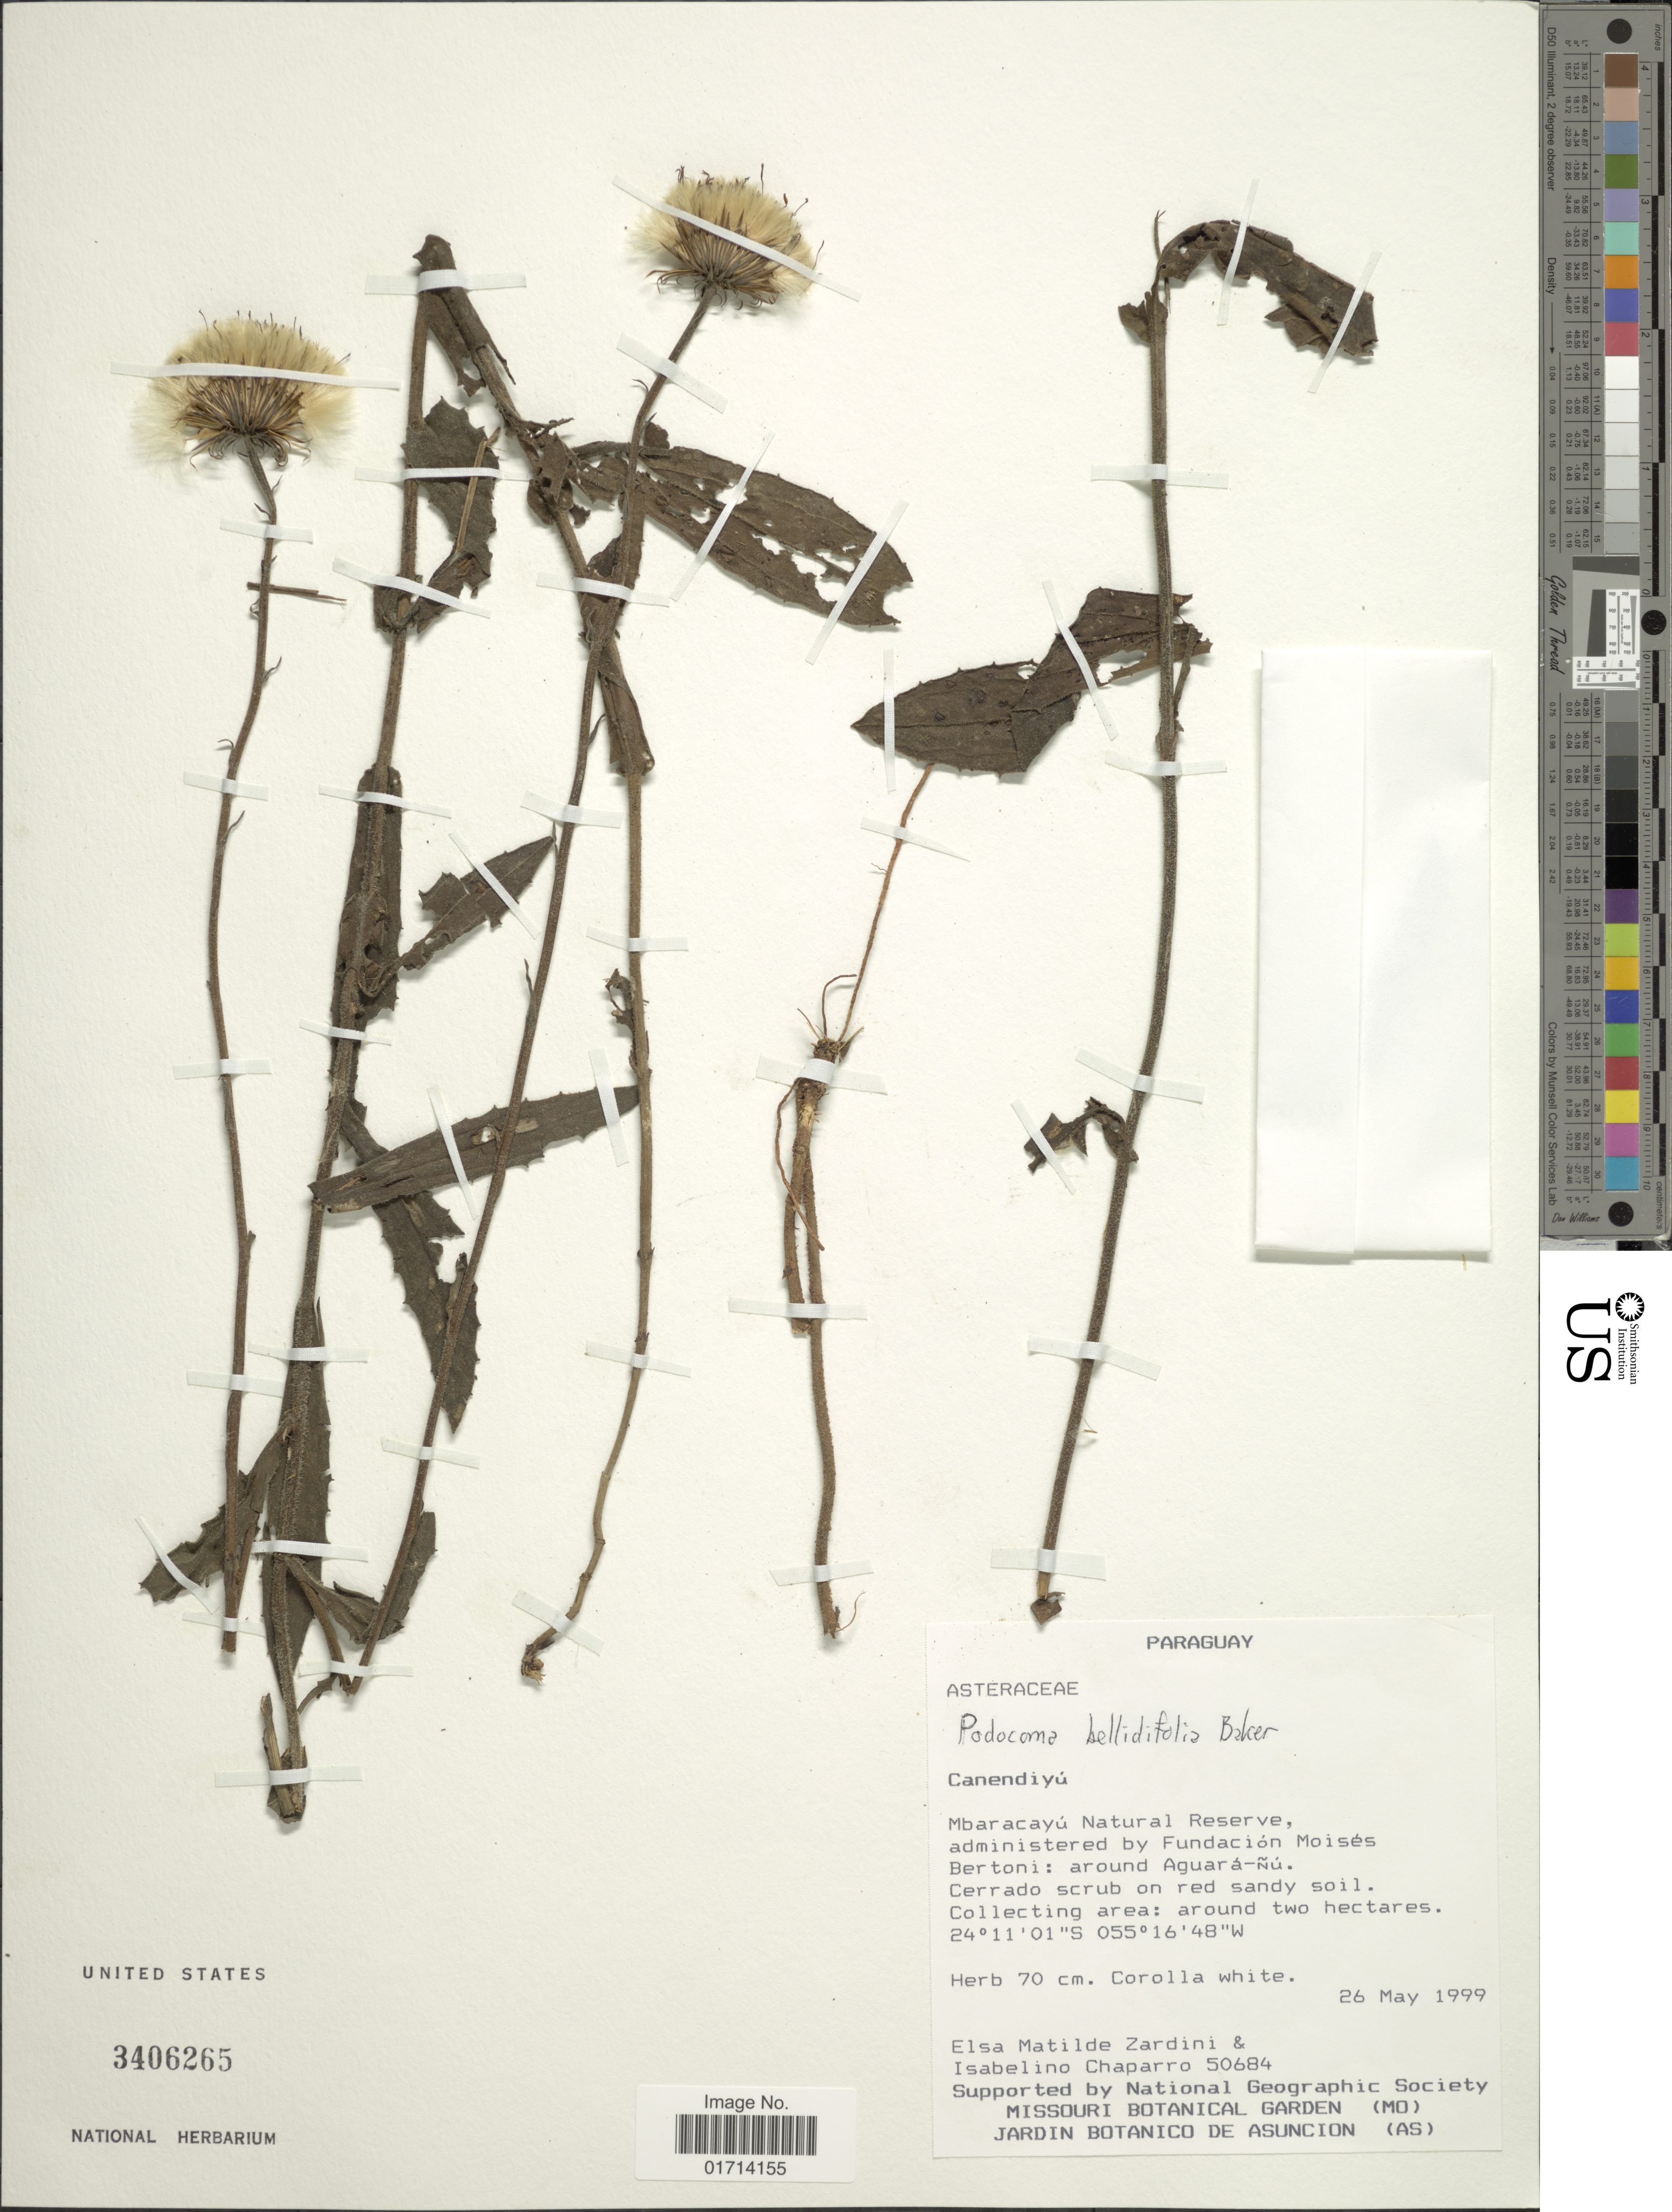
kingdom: Plantae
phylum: Tracheophyta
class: Magnoliopsida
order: Asterales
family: Asteraceae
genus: Podocoma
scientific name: Podocoma bellidifolia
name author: Baker in Mart.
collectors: E. M. Zardini & I. Chaparro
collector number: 50684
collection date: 1999-05-26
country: Paraguay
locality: Canendiyu, Mbaracayu Natural Reserve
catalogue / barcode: US 3406265